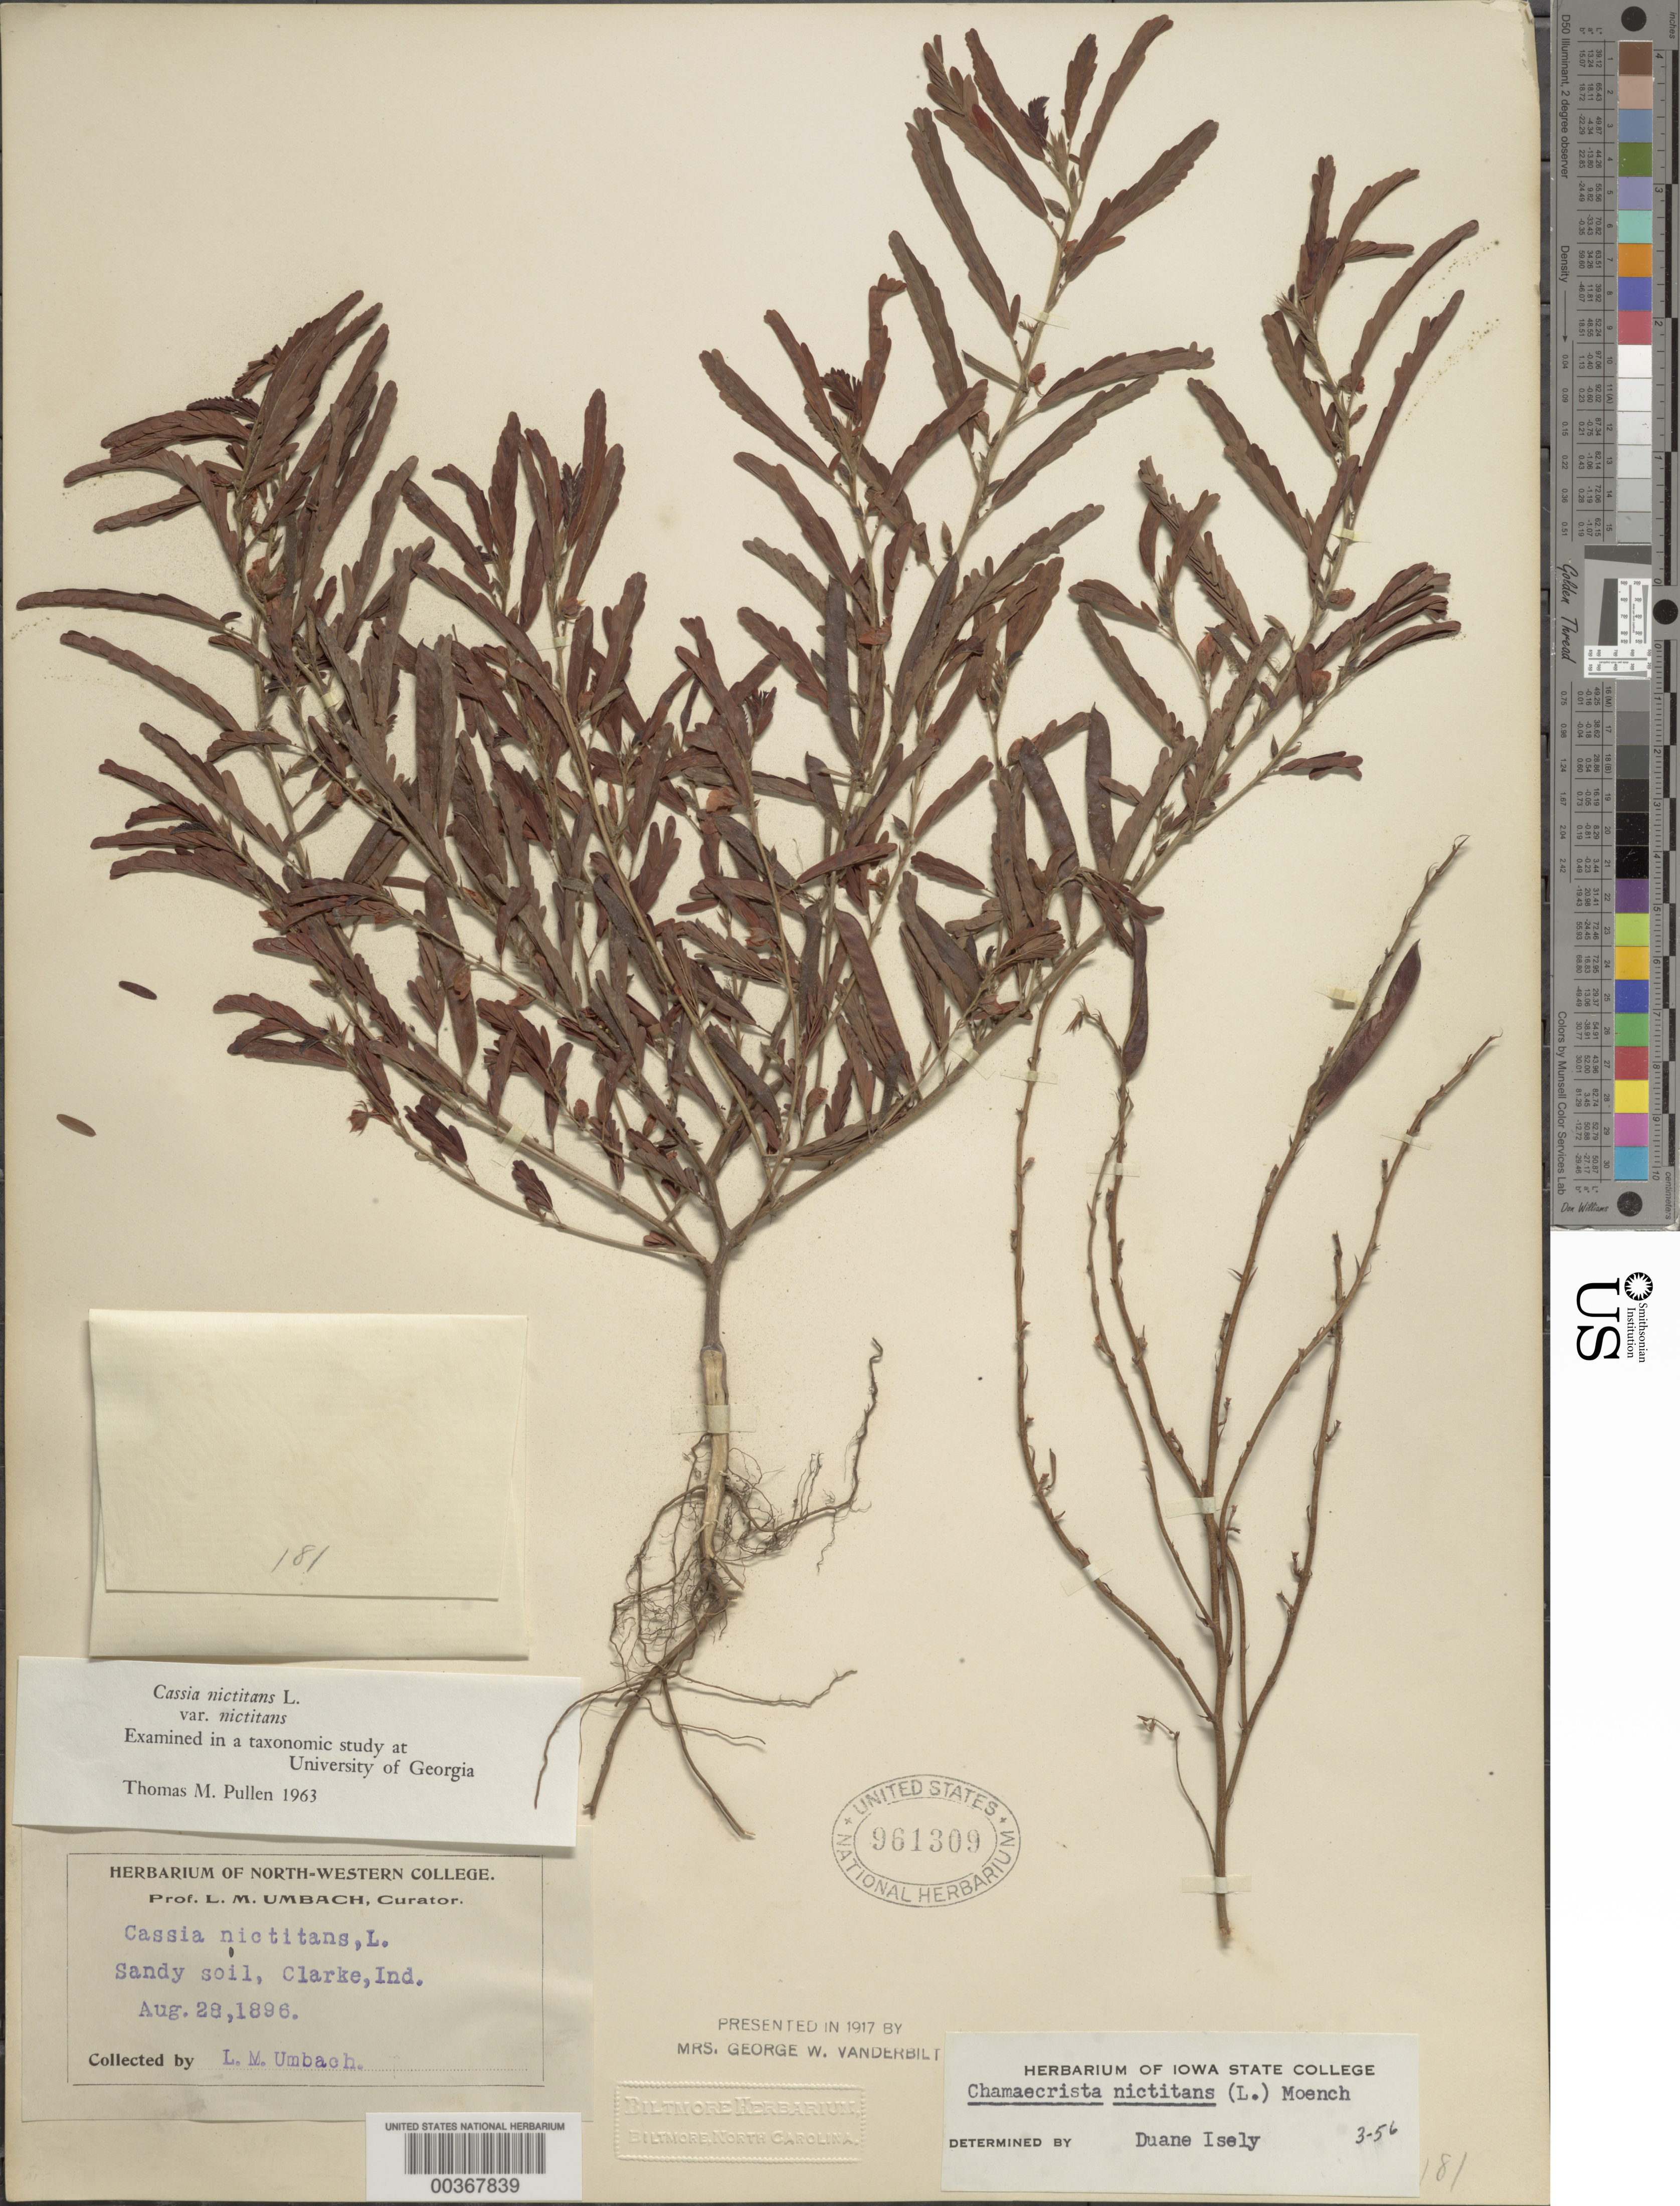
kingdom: Plantae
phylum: Tracheophyta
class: Magnoliopsida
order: Fabales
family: Fabaceae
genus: Chamaecrista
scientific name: Chamaecrista nictitans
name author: (L.) Moench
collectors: L. M. Umbach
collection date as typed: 28 Aug 1896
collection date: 1896-08-28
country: United States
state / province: Indiana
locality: Clarke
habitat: Sandy soil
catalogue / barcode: US 961309